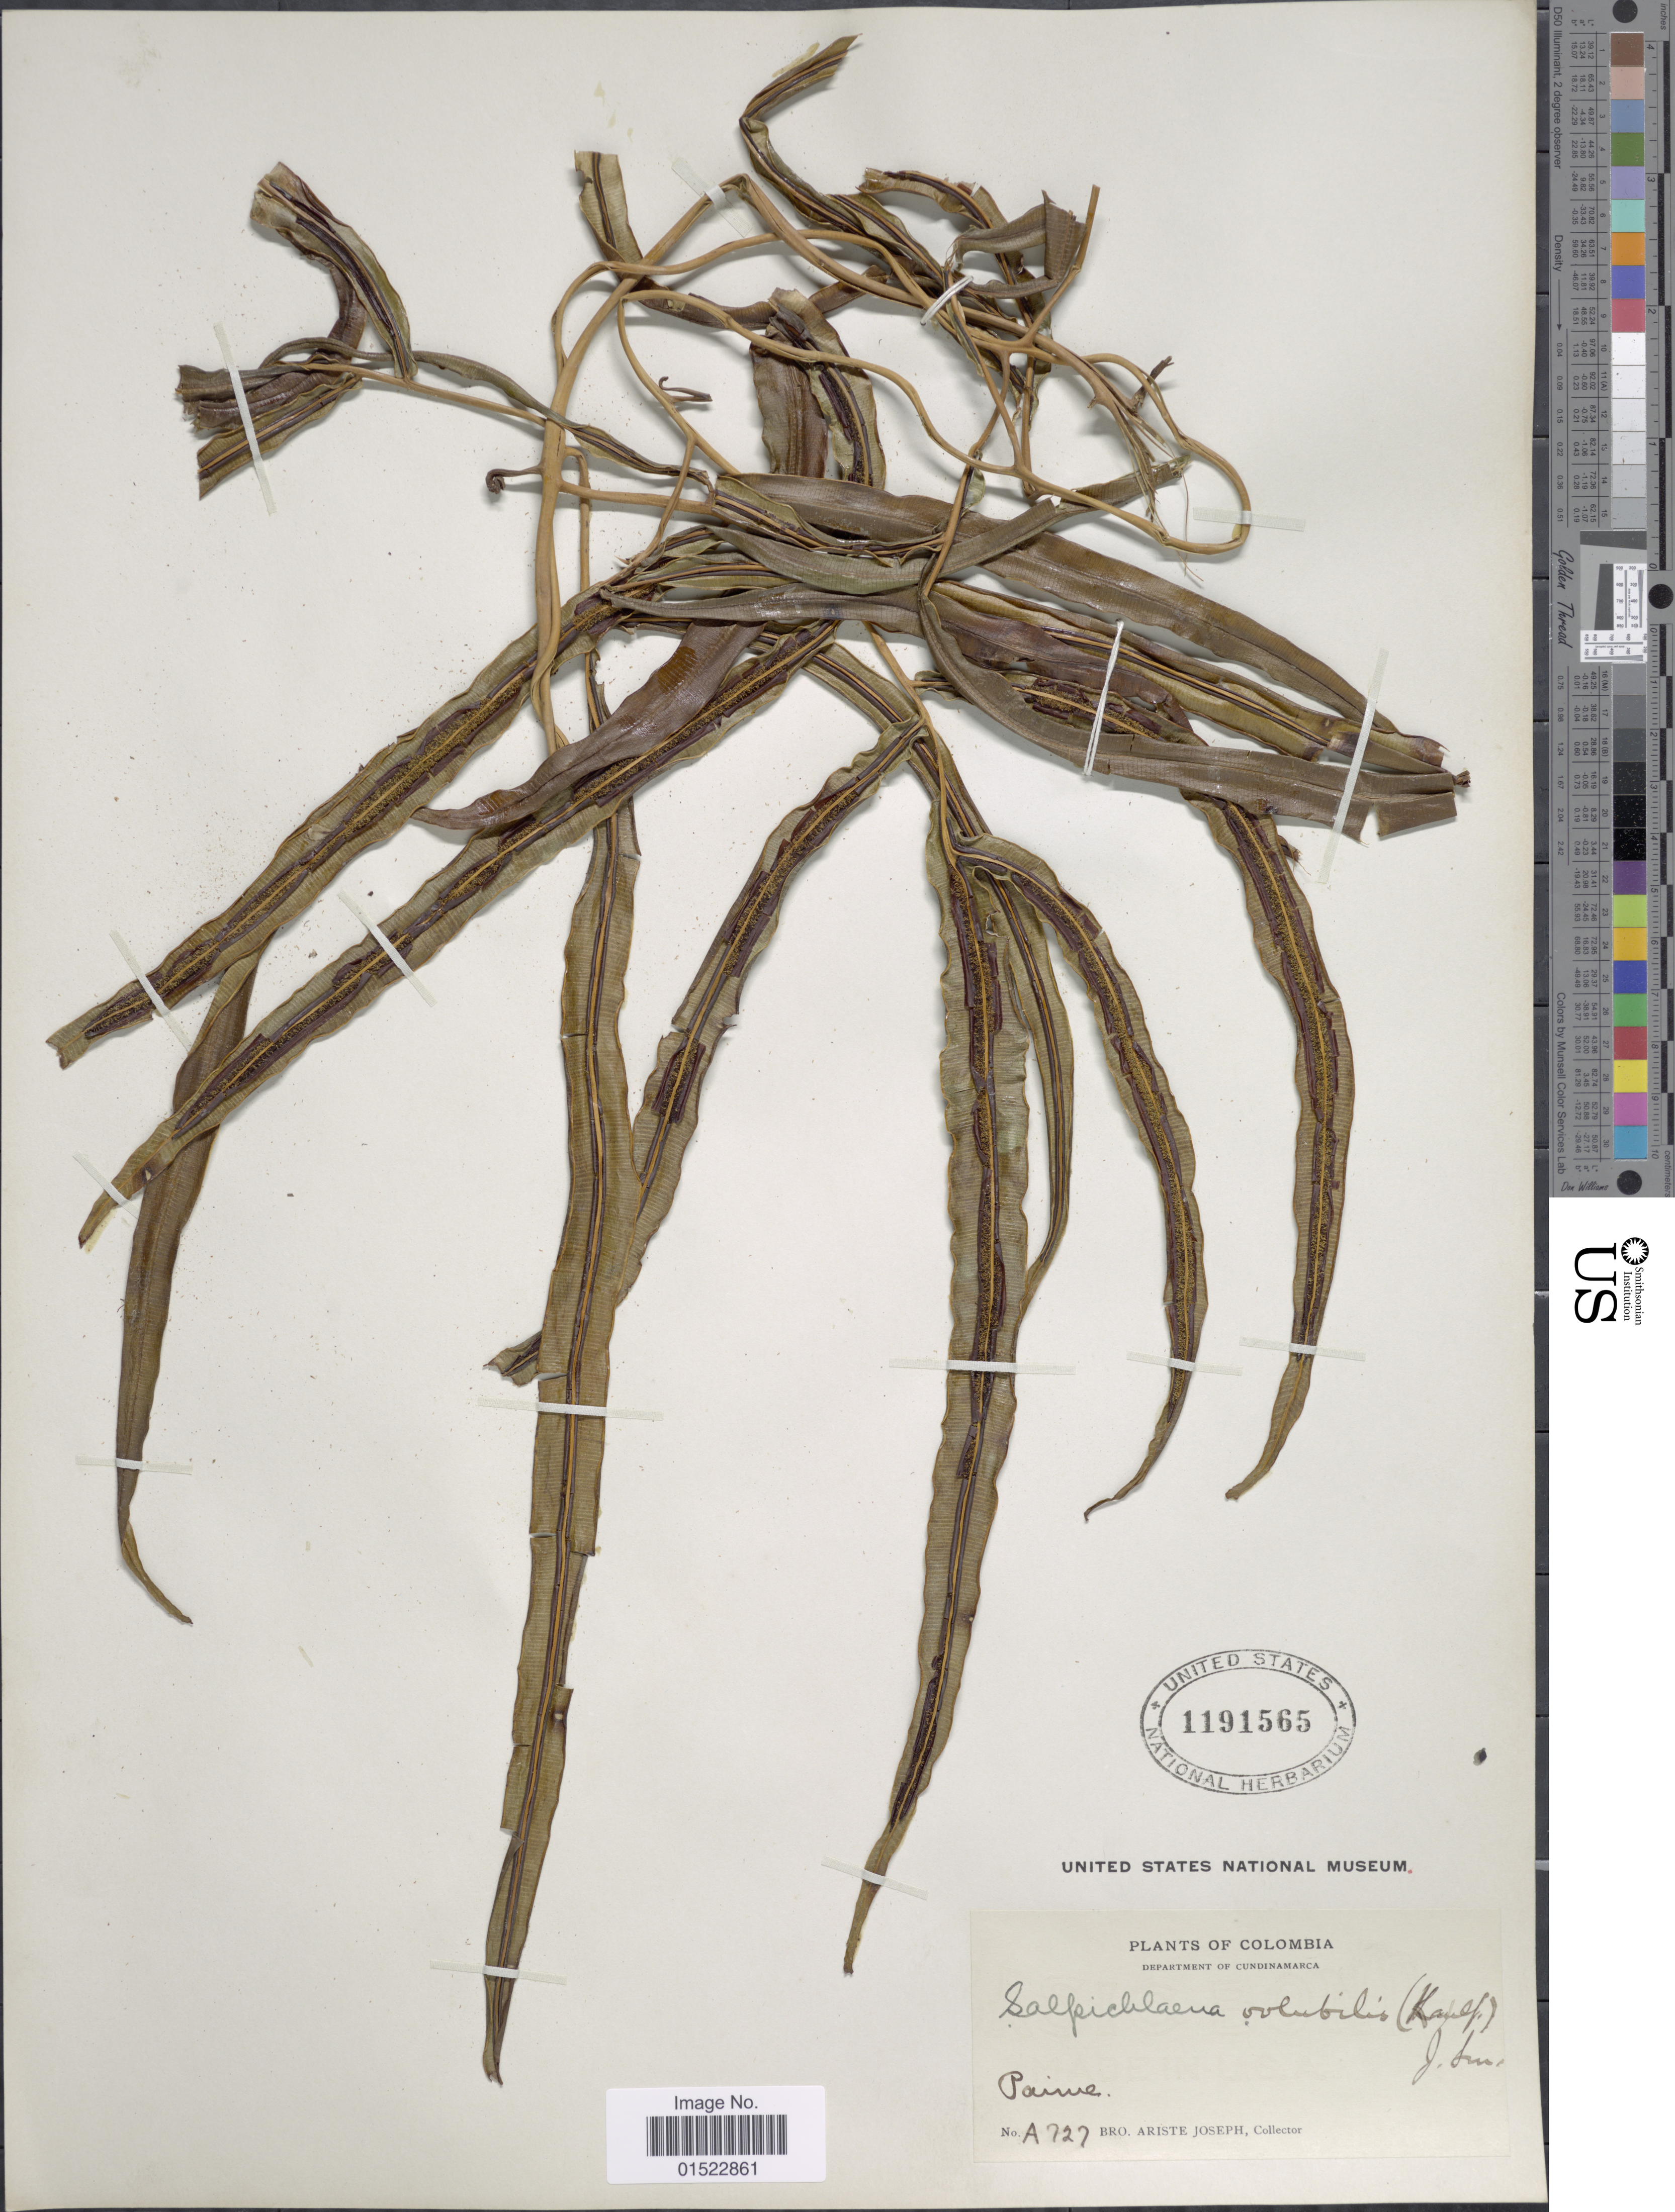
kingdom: Plantae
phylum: Tracheophyta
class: Polypodiopsida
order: Polypodiales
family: Blechnaceae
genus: Salpichlaena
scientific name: Salpichlaena volubilis subsp. volubilis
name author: (Kaulf.) J. Sm.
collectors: Bro. Ariste-Joseph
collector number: A727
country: Colombia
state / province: Cundinamarca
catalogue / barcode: US 1191565